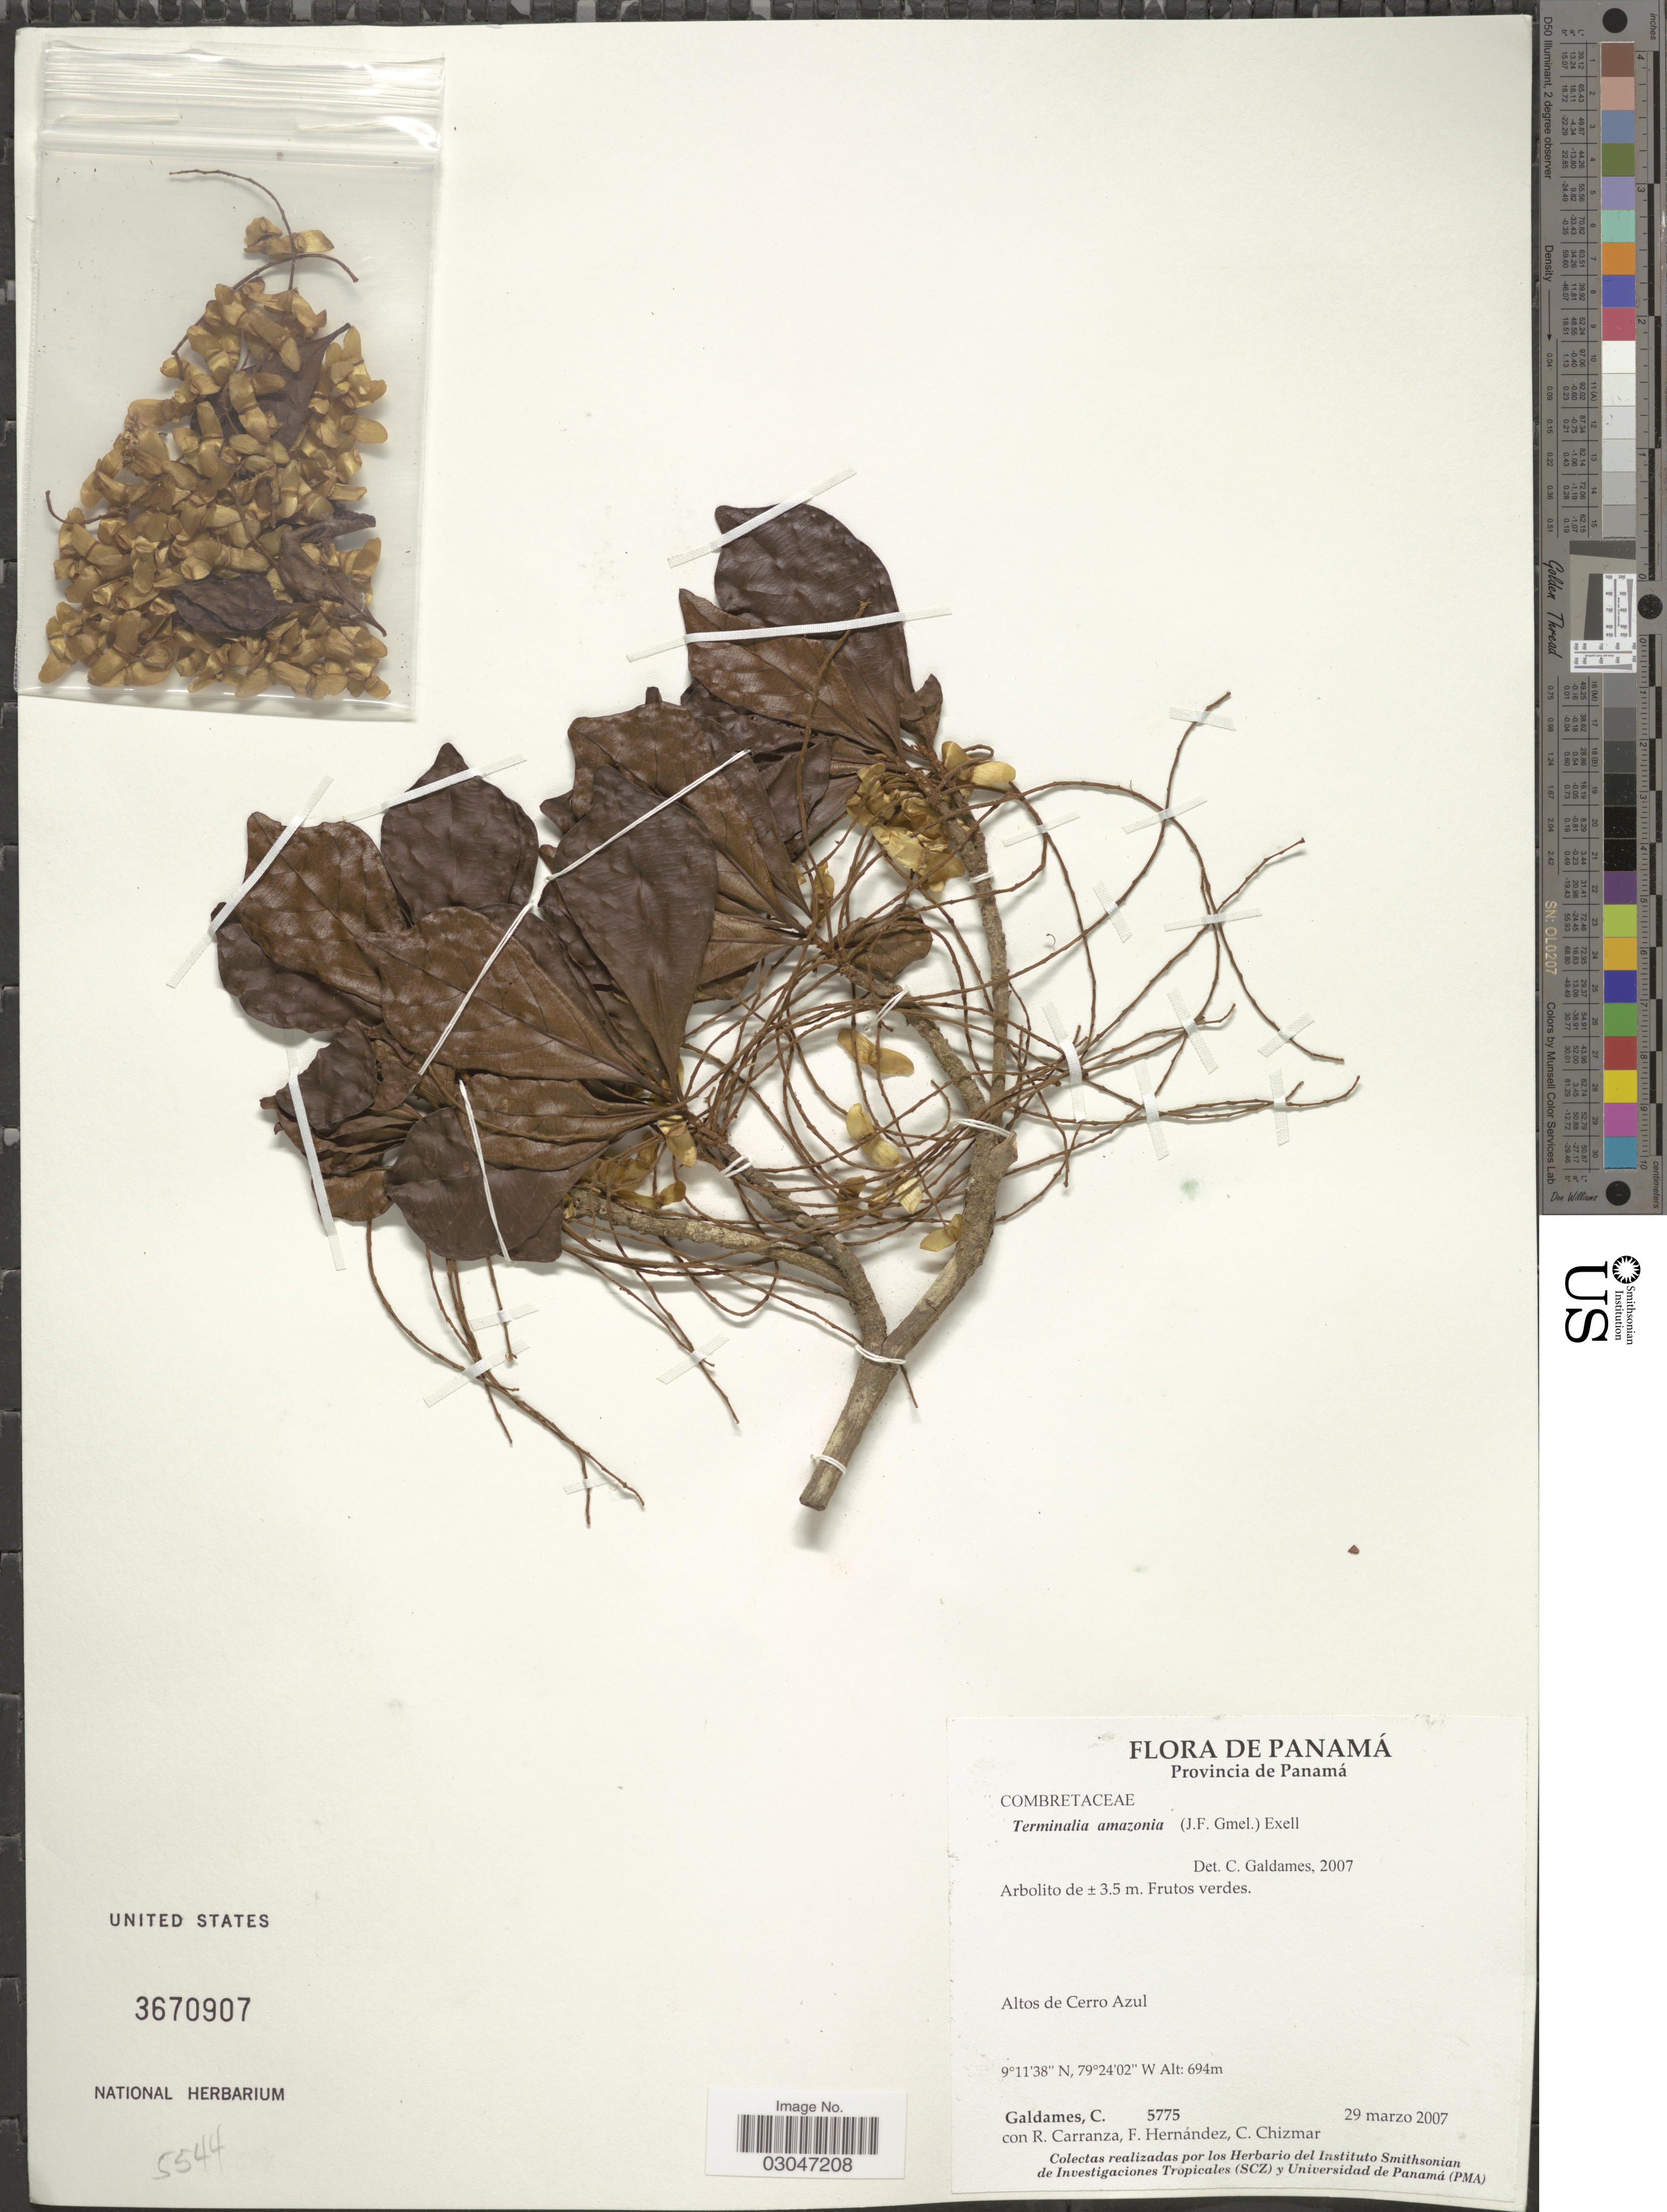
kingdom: Plantae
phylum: Tracheophyta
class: Magnoliopsida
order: Myrtales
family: Combretaceae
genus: Terminalia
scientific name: Terminalia amazonia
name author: (J.F. Gmel.) Exell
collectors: C. Galdames, R. Carranza, F. Hernandez & C. Chizmar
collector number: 5775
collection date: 2007-03-29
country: Panama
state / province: Panamá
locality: Altos de Cerro Azul.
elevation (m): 694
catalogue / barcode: US 3670907